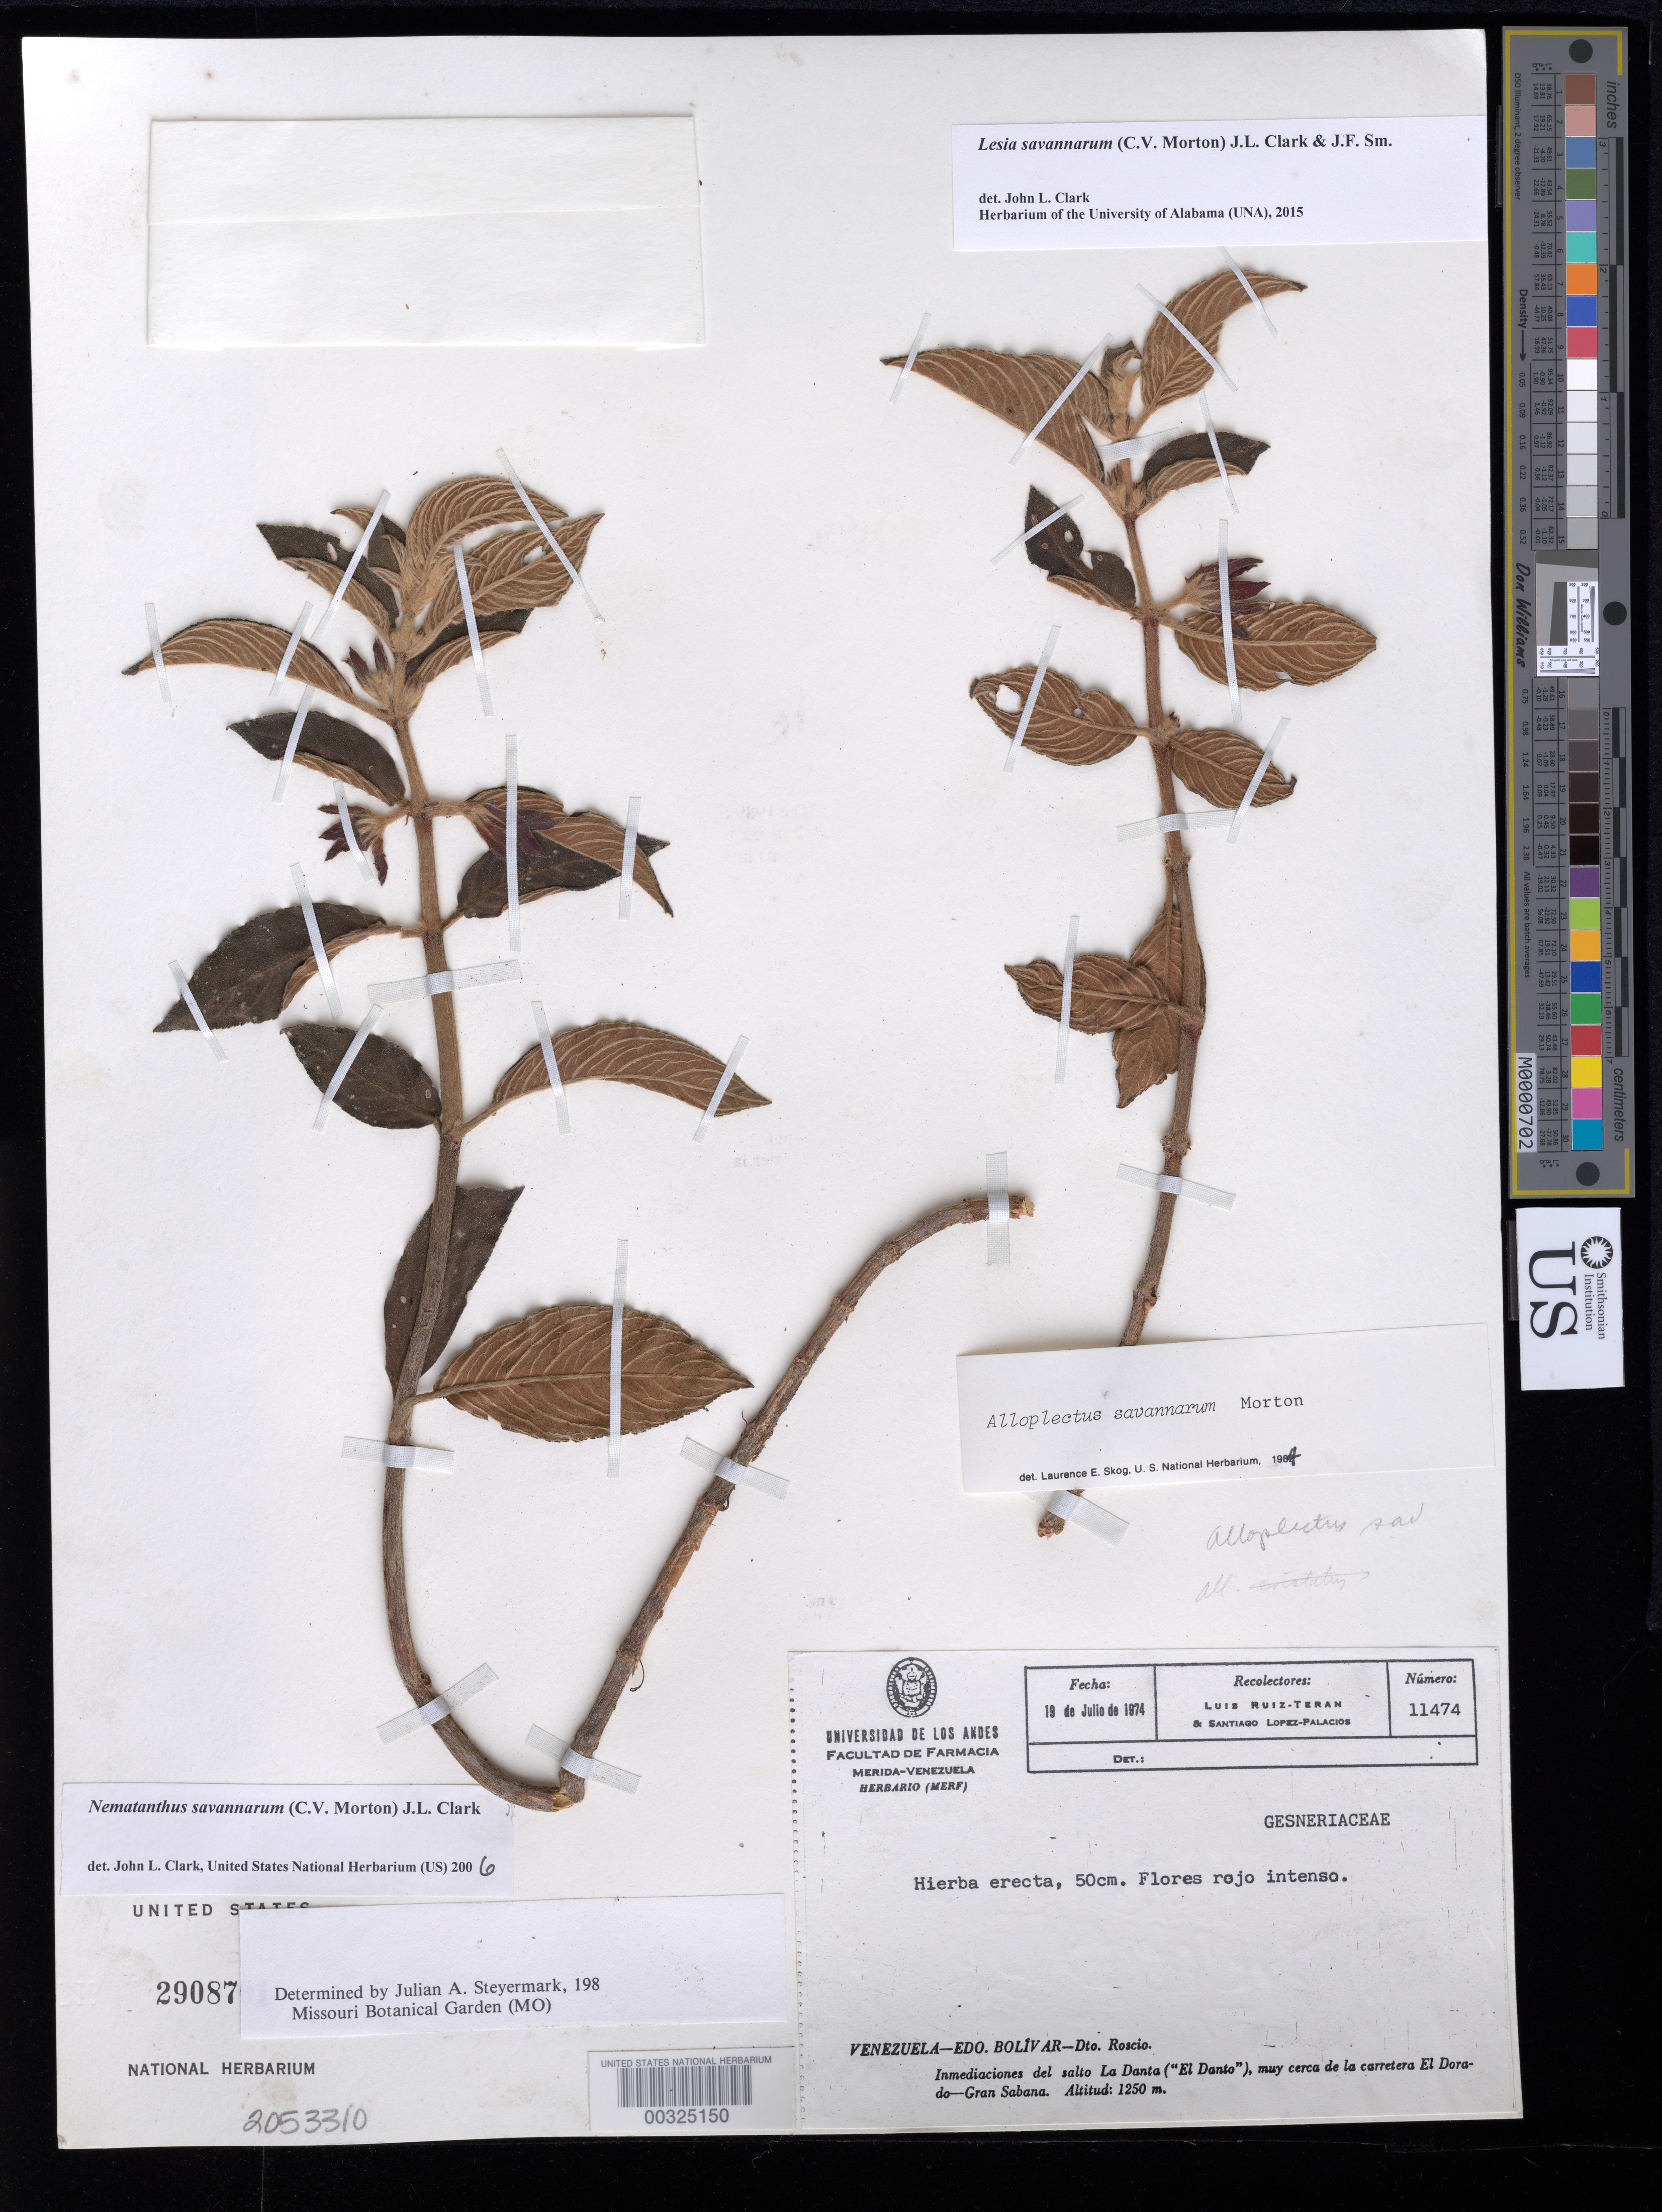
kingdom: Plantae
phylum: Tracheophyta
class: Magnoliopsida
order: Lamiales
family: Gesneriaceae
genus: Nematanthus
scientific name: Nematanthus savannarum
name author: (C.V. Morton in Maguire) J.L. Clark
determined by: Clark, J. L., (SEL), The Marie Selby Botanical Garden (UNITED STATES)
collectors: L. E. Ruíz-Terán & S. Lopez-P.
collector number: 11474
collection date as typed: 19 Jul 1974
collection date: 1974-07-19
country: Venezuela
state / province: Bolívar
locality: Dist. Roscio, environs of Salto la Danta ("El Danto"), near El Dorado - Gran Sabana highway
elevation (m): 1250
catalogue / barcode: US 2908701